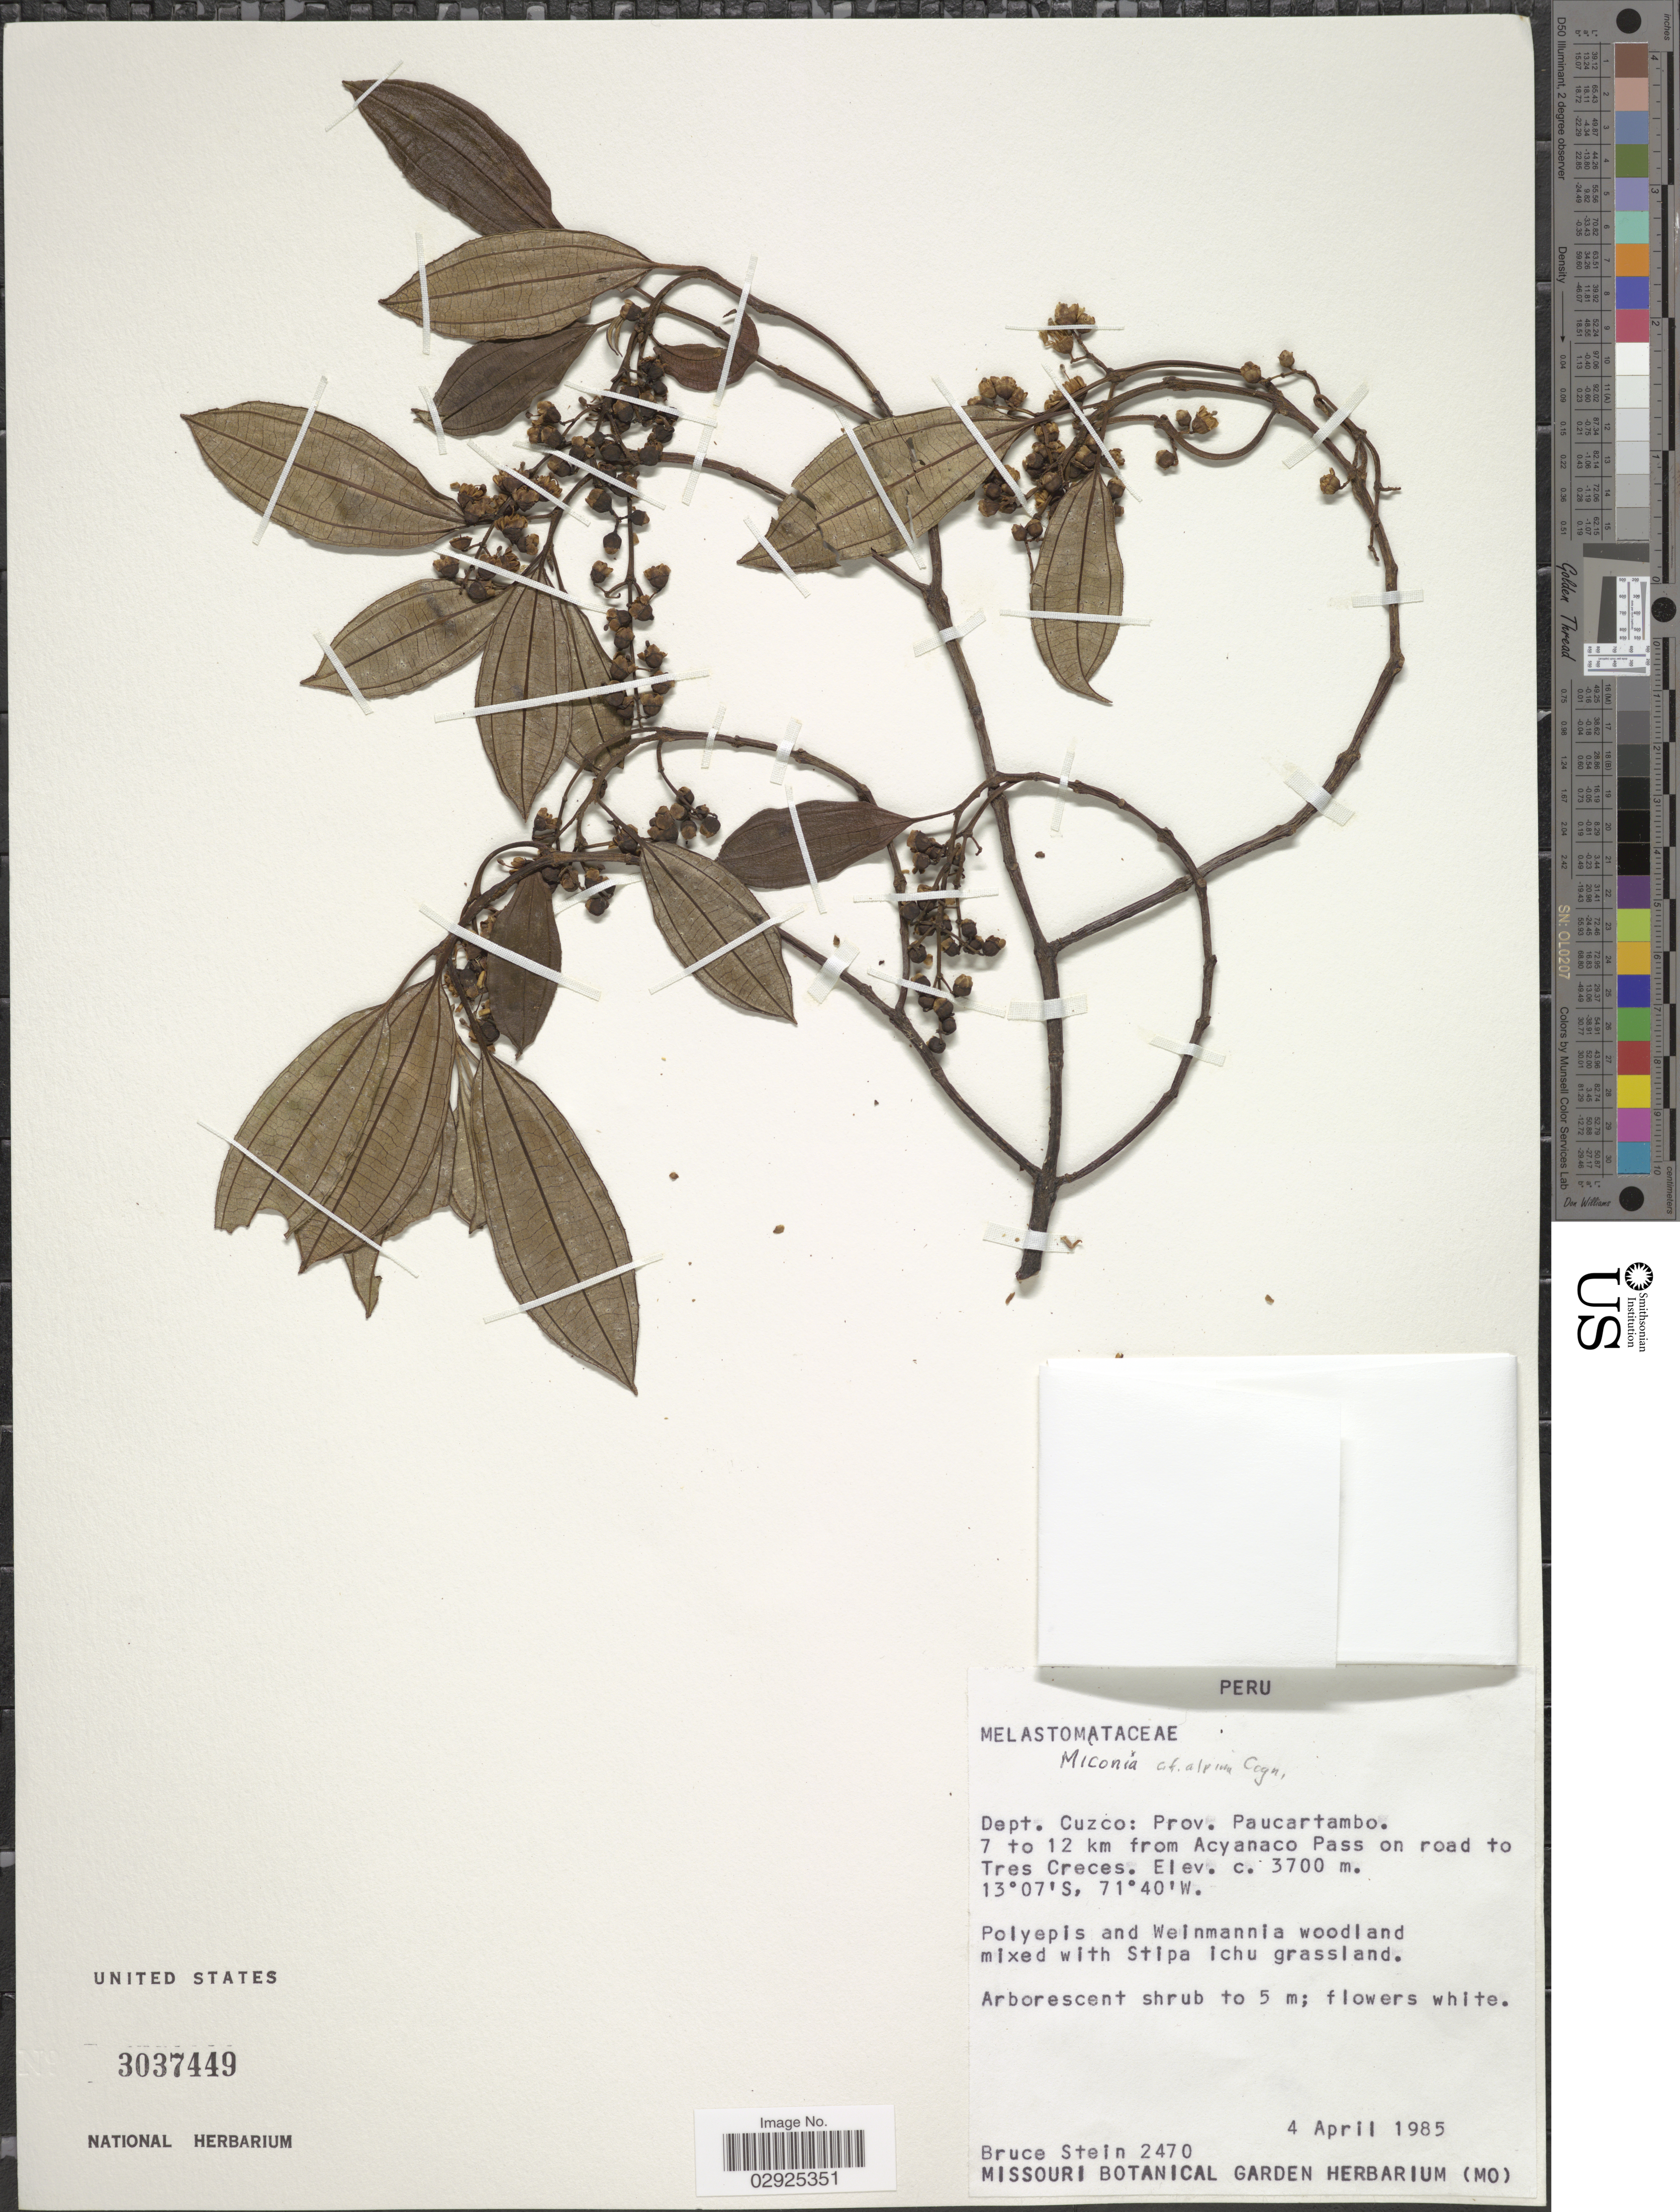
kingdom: Plantae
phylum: Tracheophyta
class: Magnoliopsida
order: Myrtales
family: Melastomataceae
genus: Miconia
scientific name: Miconia alpina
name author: Cogn.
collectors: B. A. Stein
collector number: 2470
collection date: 1985-04-04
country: Peru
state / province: Cusco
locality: Dept. Cuzco: Prov. Paucartambo 7 to 12 km from Acyanaco Pass on road to Tres Creces.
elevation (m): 3700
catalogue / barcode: US 3037449